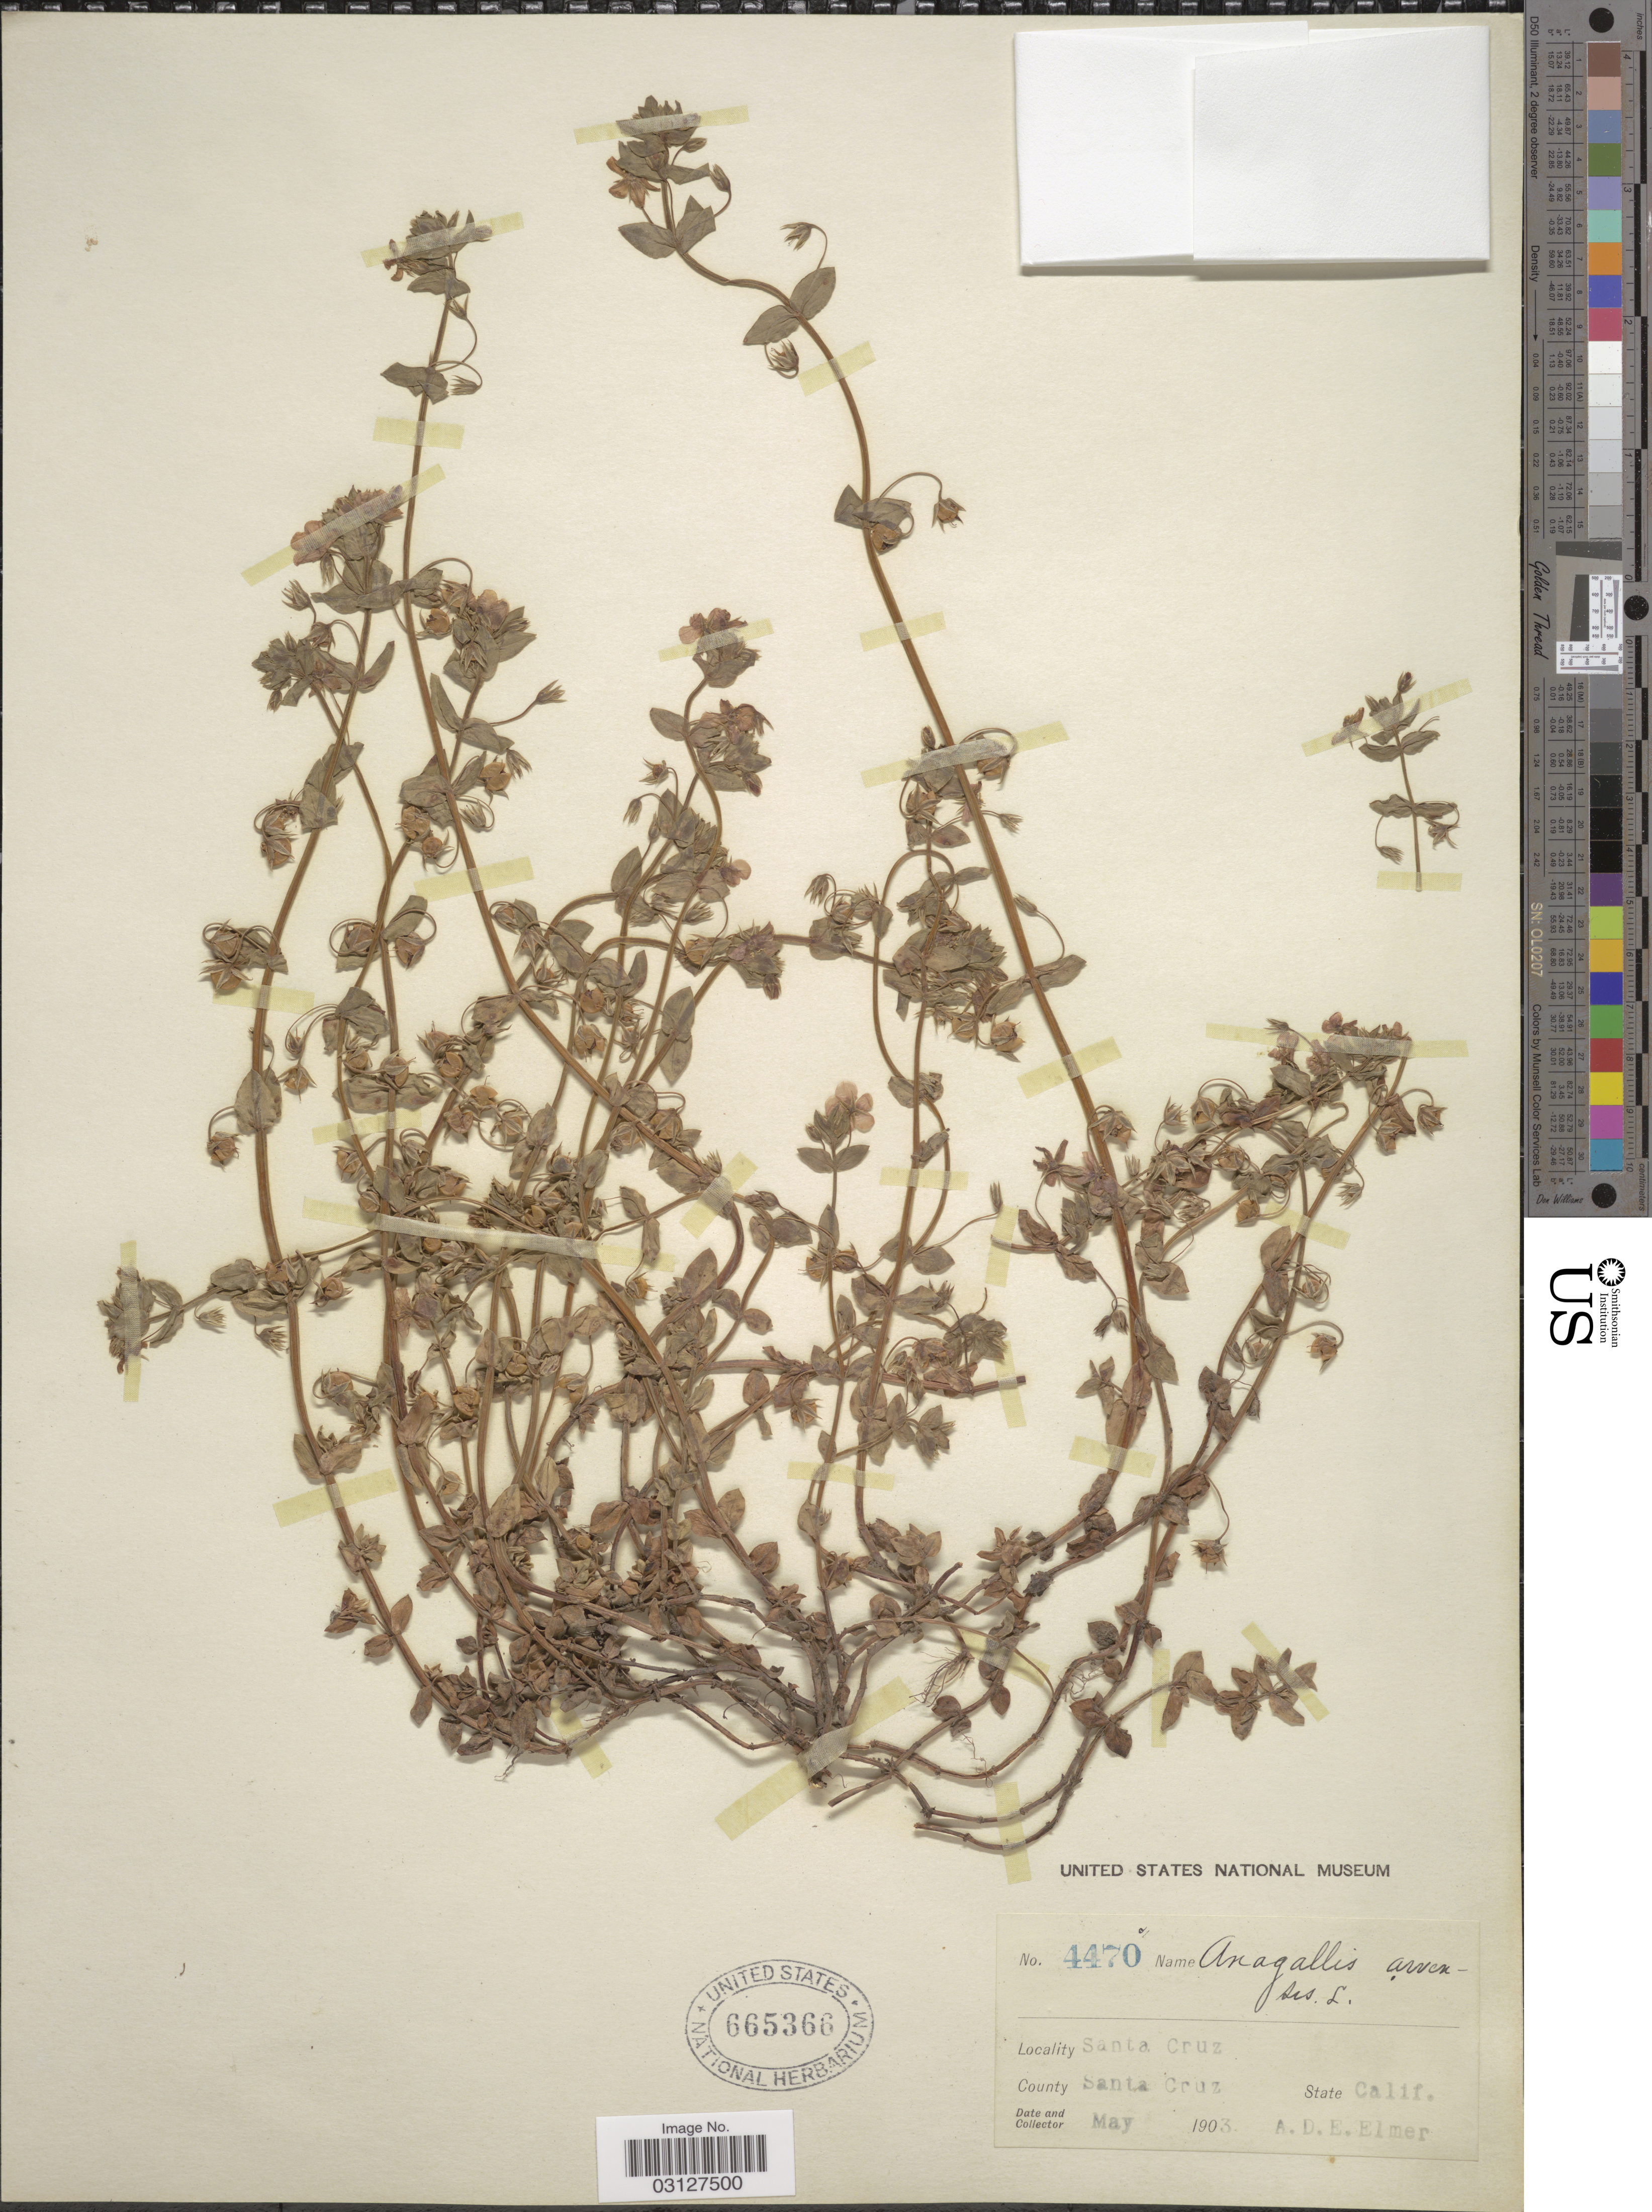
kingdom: Plantae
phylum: Tracheophyta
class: Magnoliopsida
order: Ericales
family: Primulaceae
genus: Anagallis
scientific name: Anagallis arvensis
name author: L.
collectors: A. D. E. Elmer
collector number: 4470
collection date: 1903-05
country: United States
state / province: California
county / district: Santa Cruz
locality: Santa Cruz. County Santa Cruz.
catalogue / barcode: US 665366